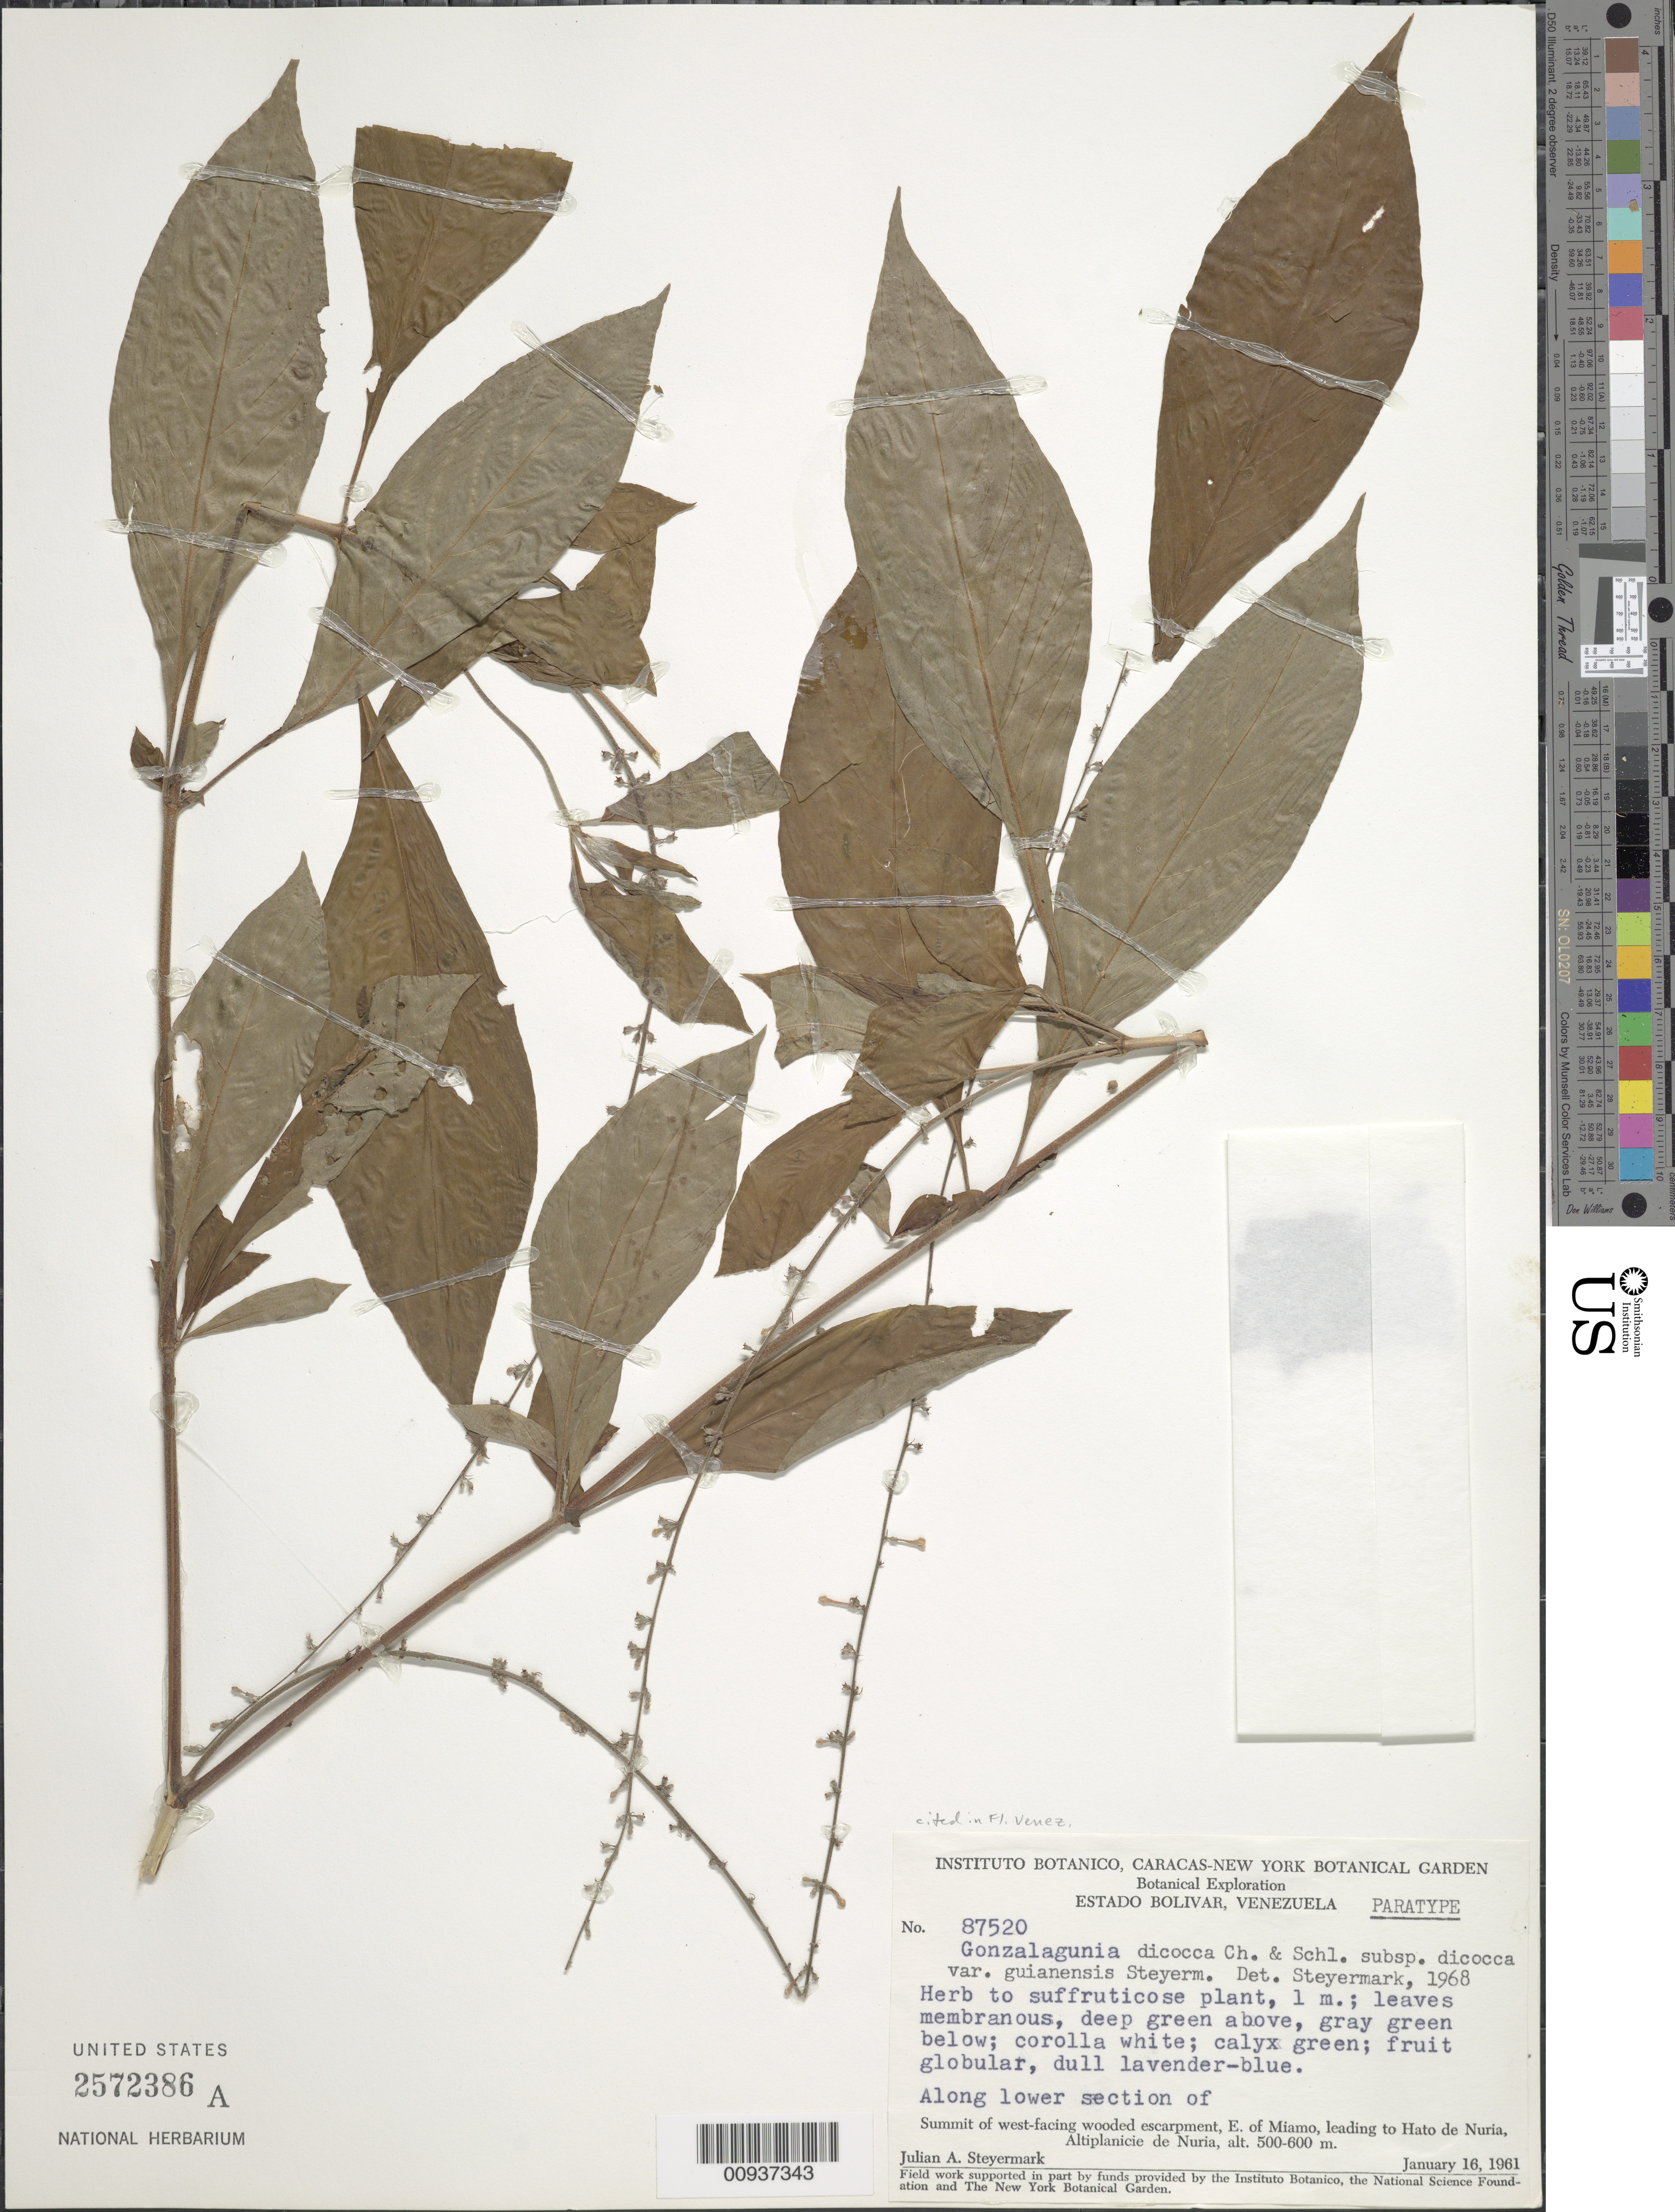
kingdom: Plantae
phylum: Tracheophyta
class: Magnoliopsida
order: Gentianales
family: Rubiaceae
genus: Gonzalagunia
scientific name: Gonzalagunia dicocca var. guianensis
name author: Steyerm.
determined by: Steyermark, Julian A., (VEN)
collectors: J. Steyermark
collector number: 87520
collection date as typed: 16-Jan-61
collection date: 1961-01-16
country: Venezuela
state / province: Bolívar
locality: Altiplanicie de Nuria, E of Miamo, leading to Hato de Nuria; along lower section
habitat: Summit of west-facing wooded escarpment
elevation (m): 500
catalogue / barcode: US 2572386A